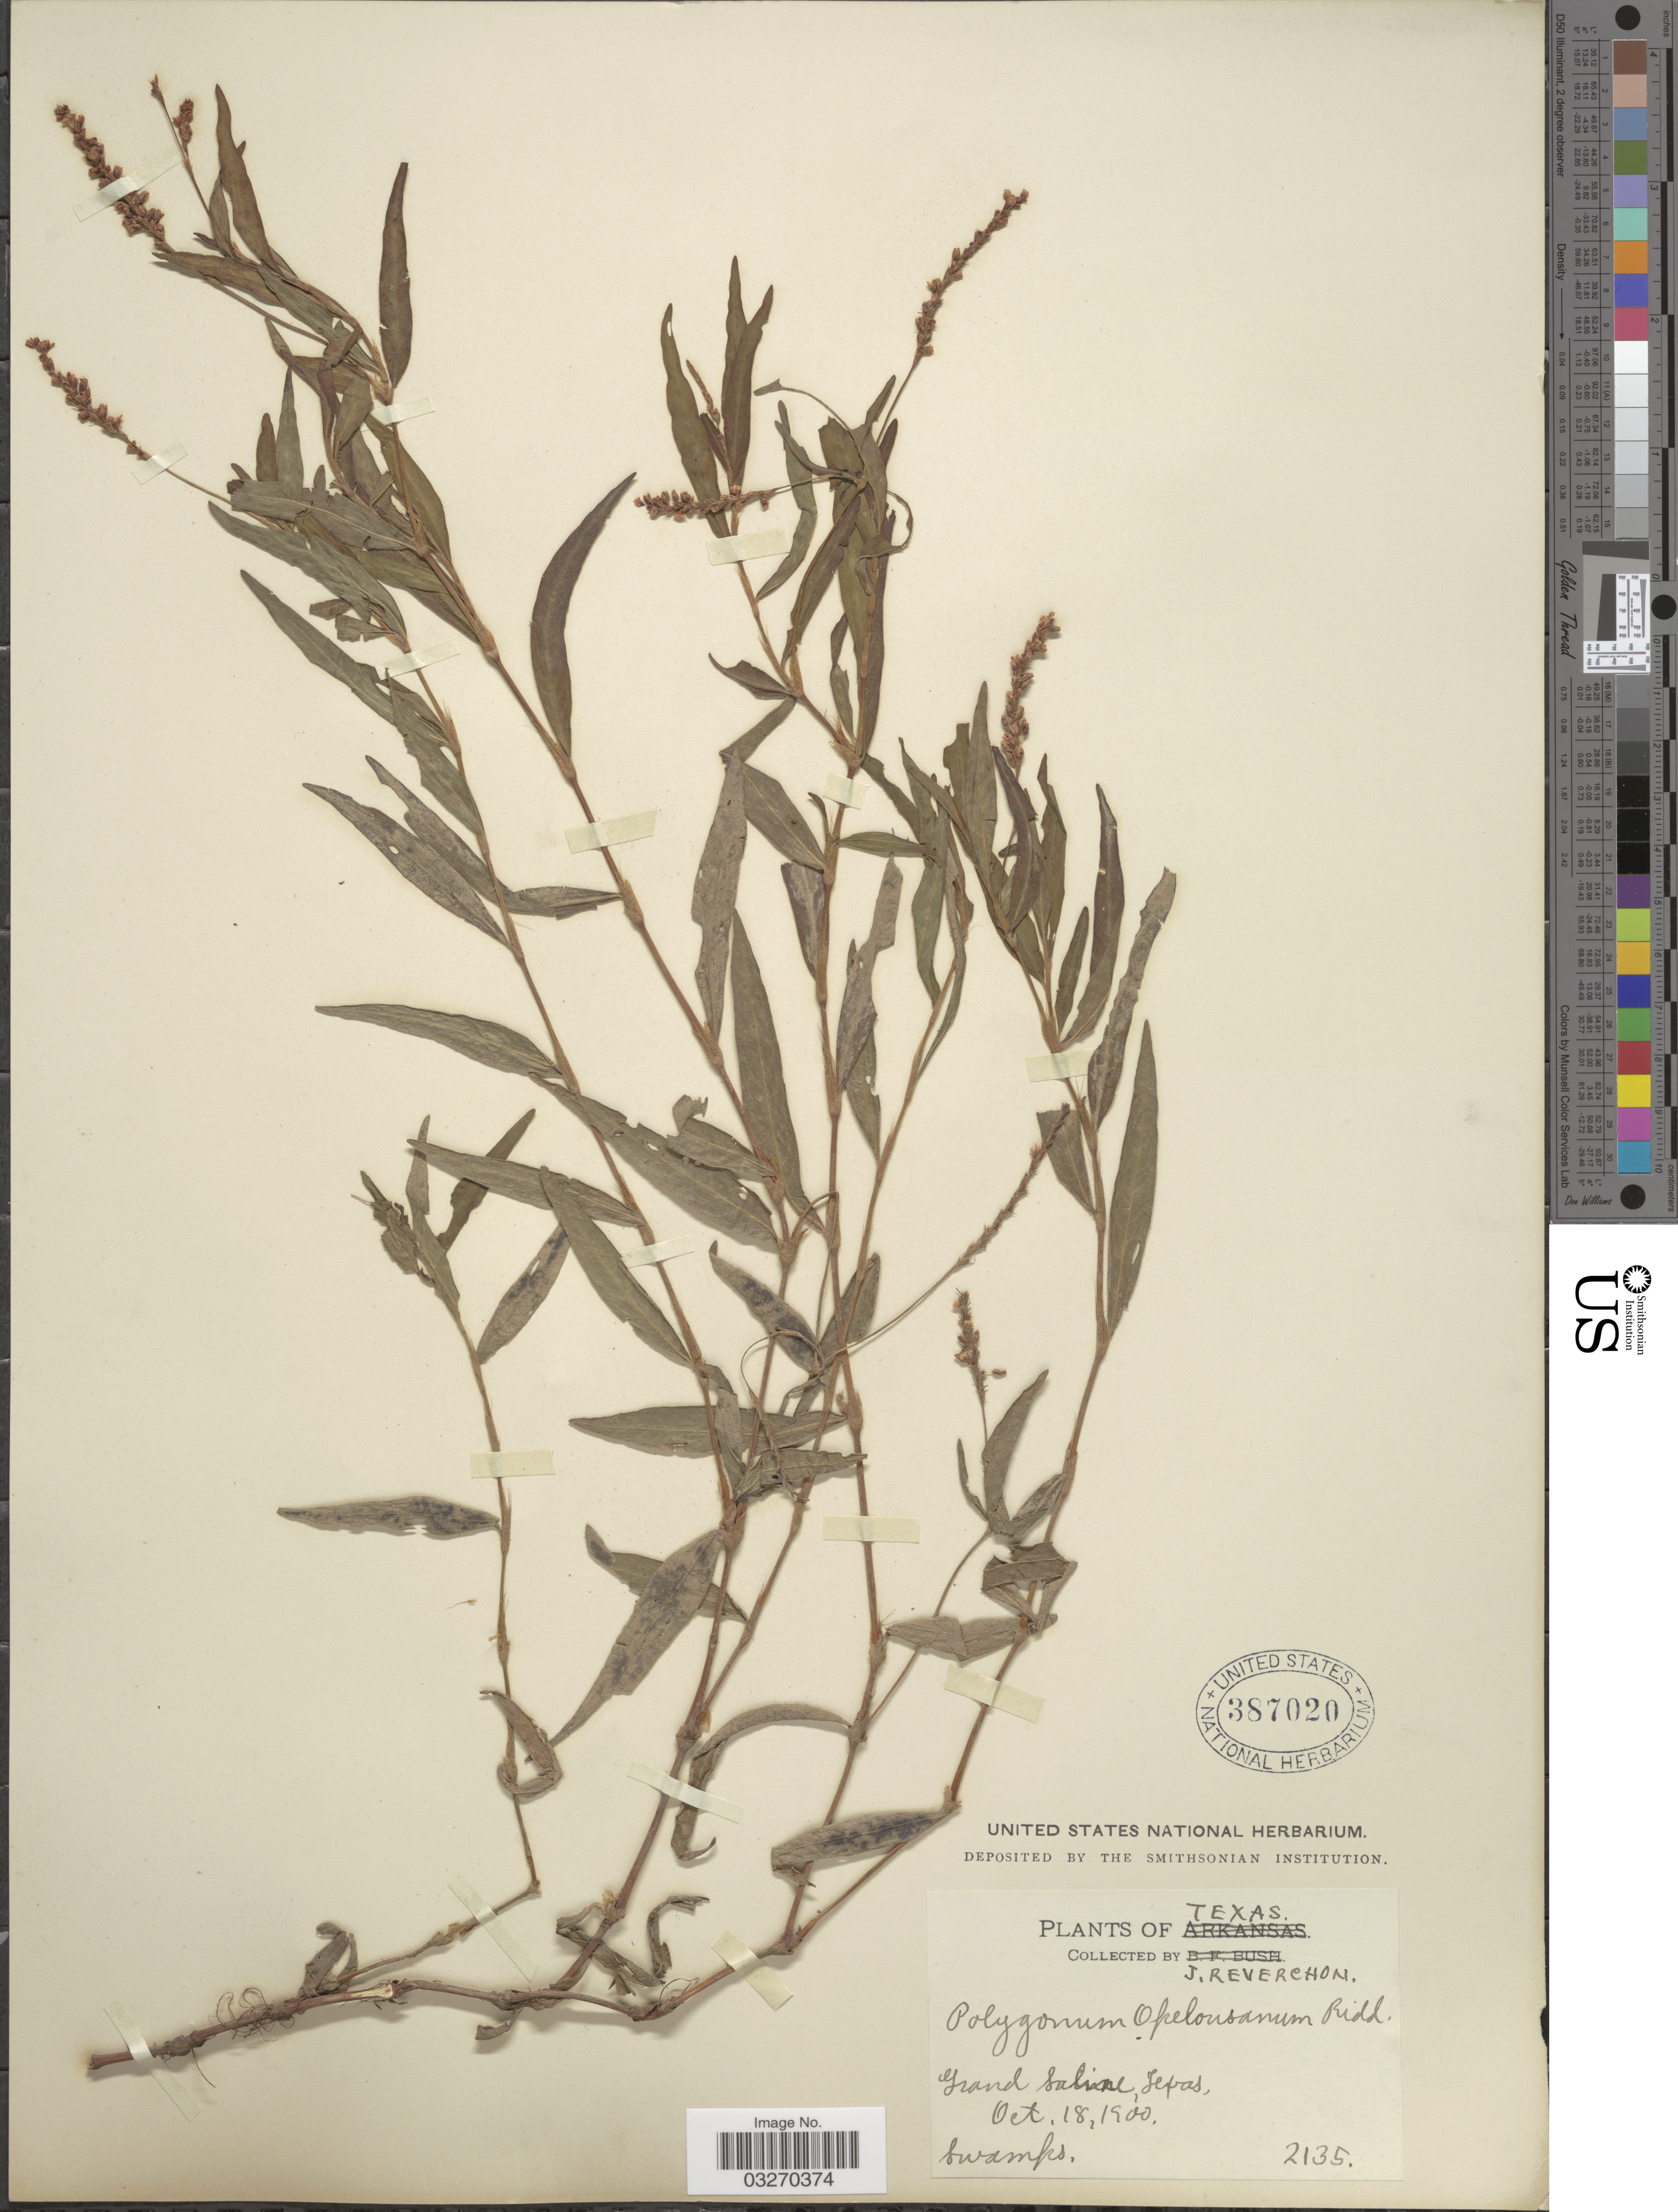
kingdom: Plantae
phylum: Tracheophyta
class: Magnoliopsida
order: Caryophyllales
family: Polygonaceae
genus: Persicaria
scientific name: Persicaria hydropiperoides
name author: (Michx.) Small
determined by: Atha, D. E.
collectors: J. Reverchon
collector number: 2135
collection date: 1900-10-18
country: United States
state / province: Texas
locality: Grand Saline.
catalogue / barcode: US 387020